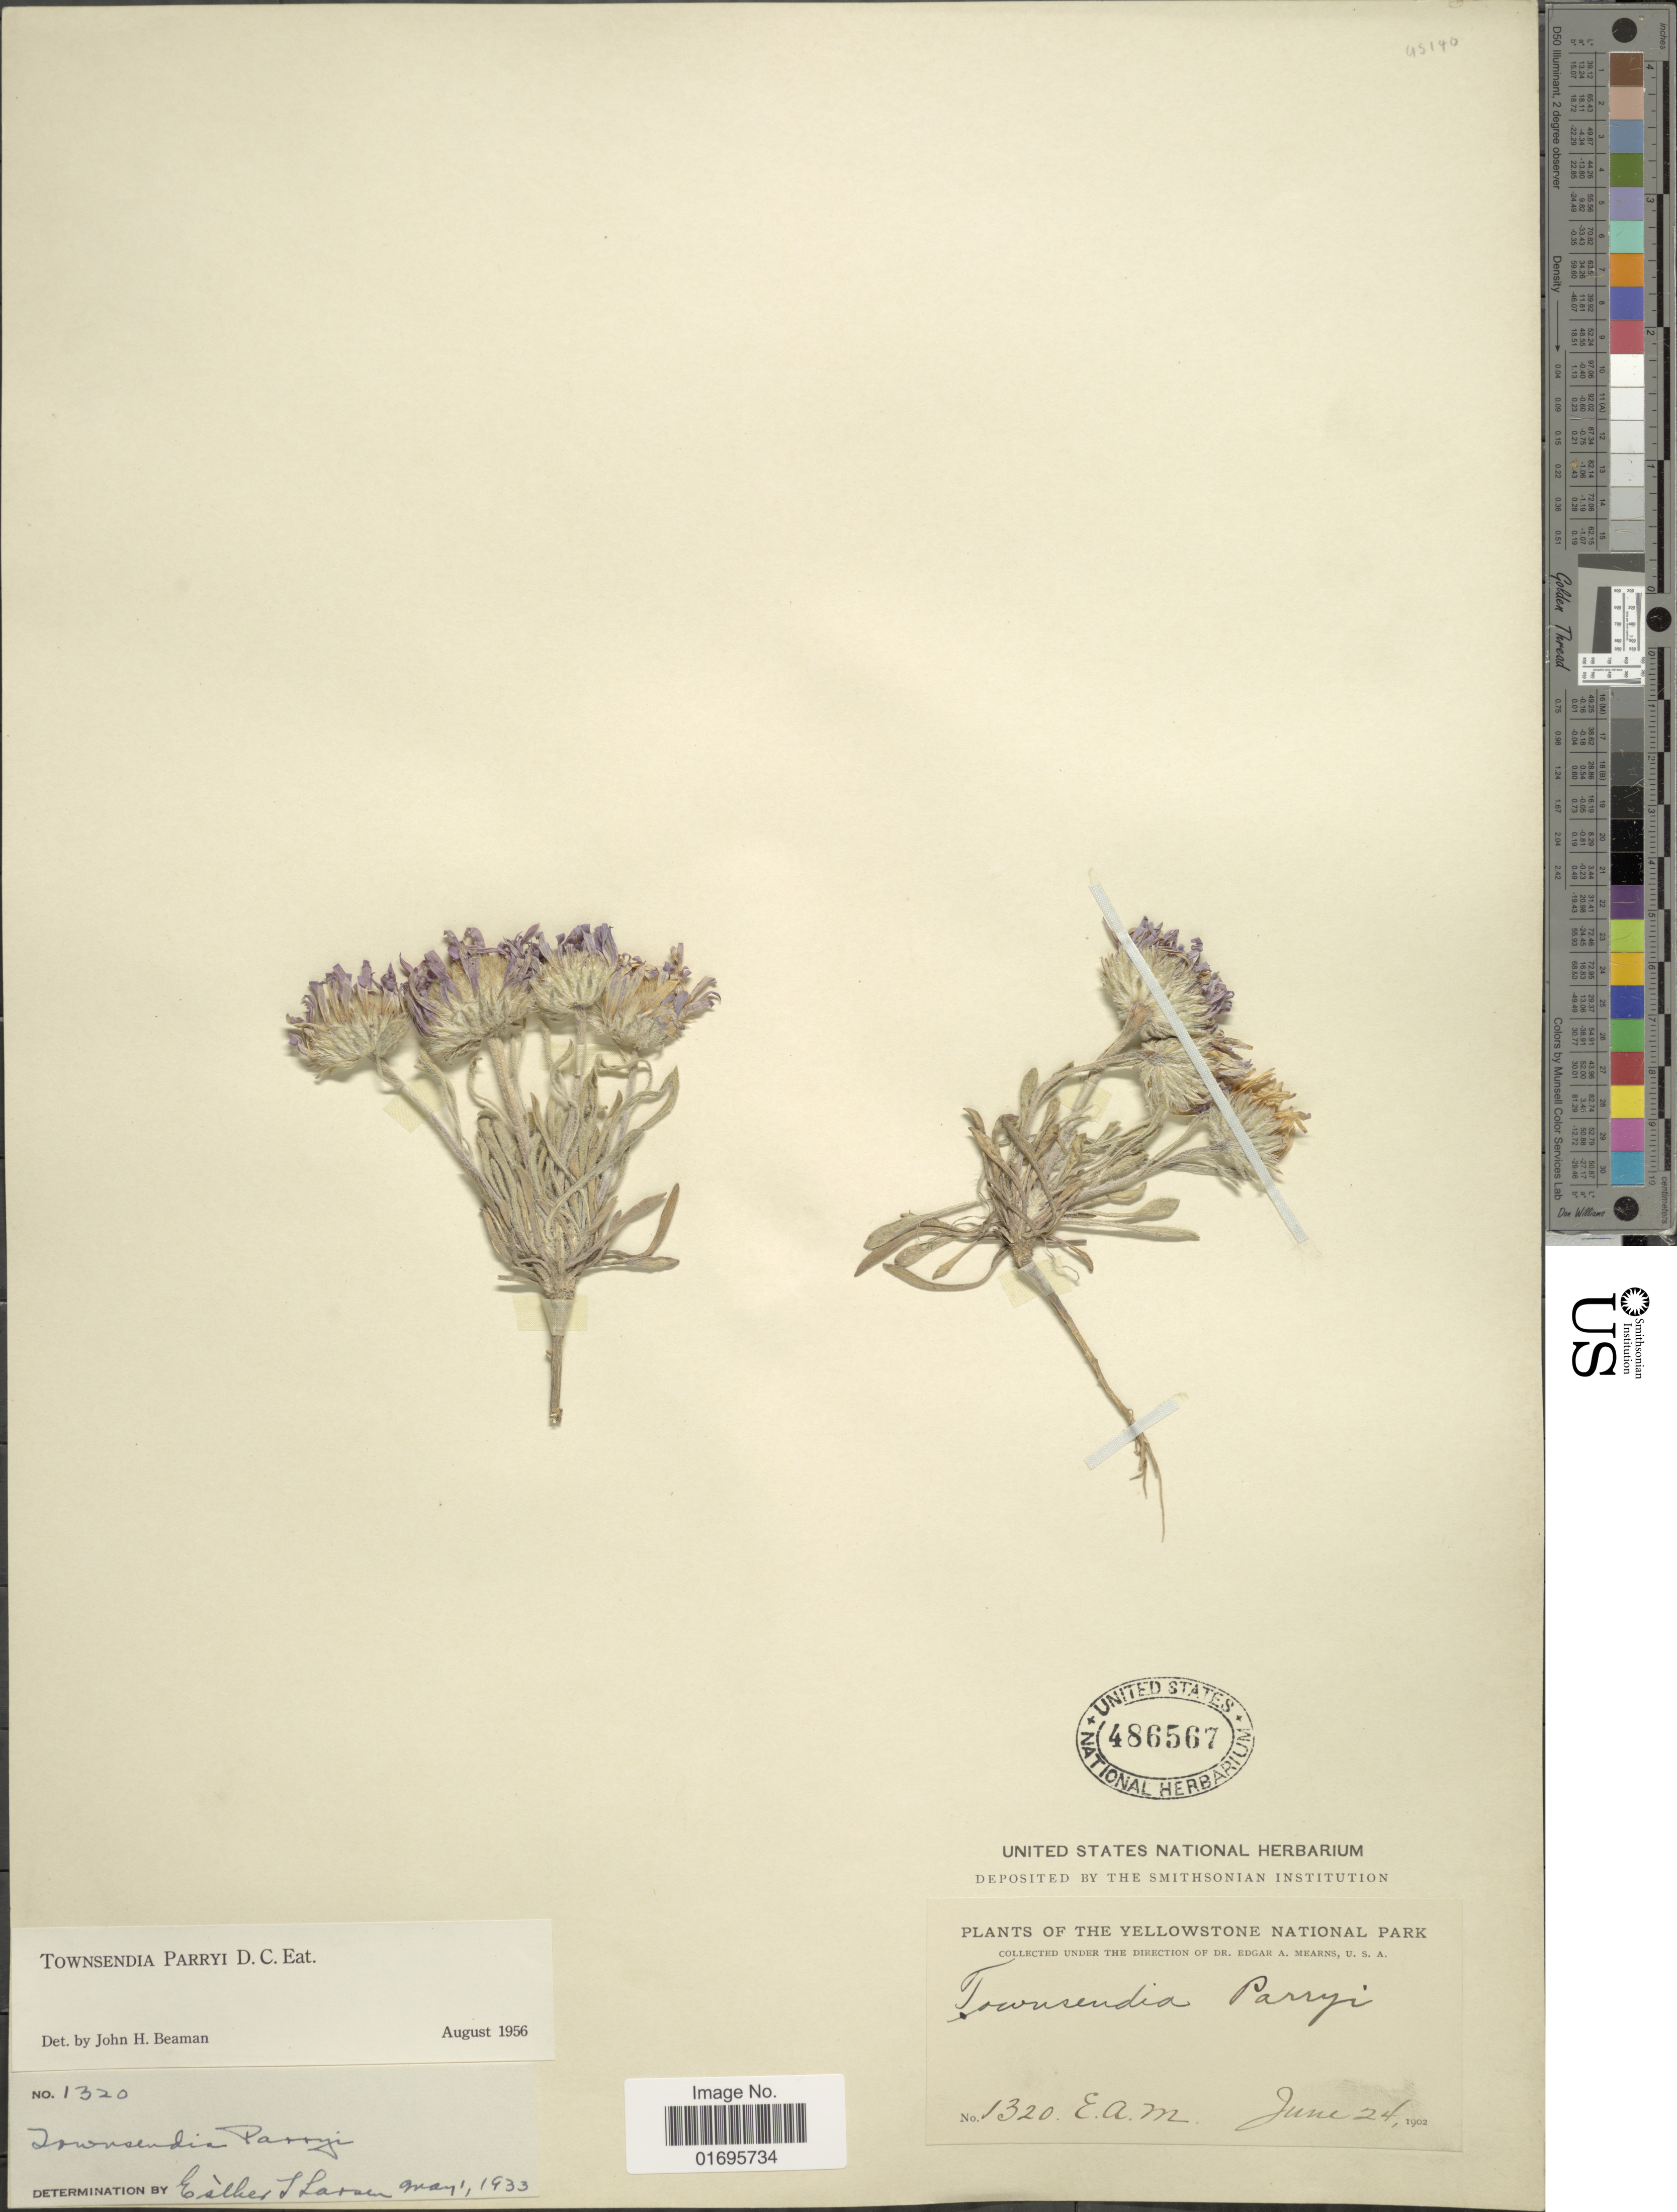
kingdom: Plantae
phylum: Tracheophyta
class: Magnoliopsida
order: Asterales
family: Asteraceae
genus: Townsendia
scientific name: Townsendia parryi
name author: D.C. Eaton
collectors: E. A. Mearns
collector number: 1320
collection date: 1902-06-24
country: United States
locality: Yellowstone National Park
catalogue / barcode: US 486567